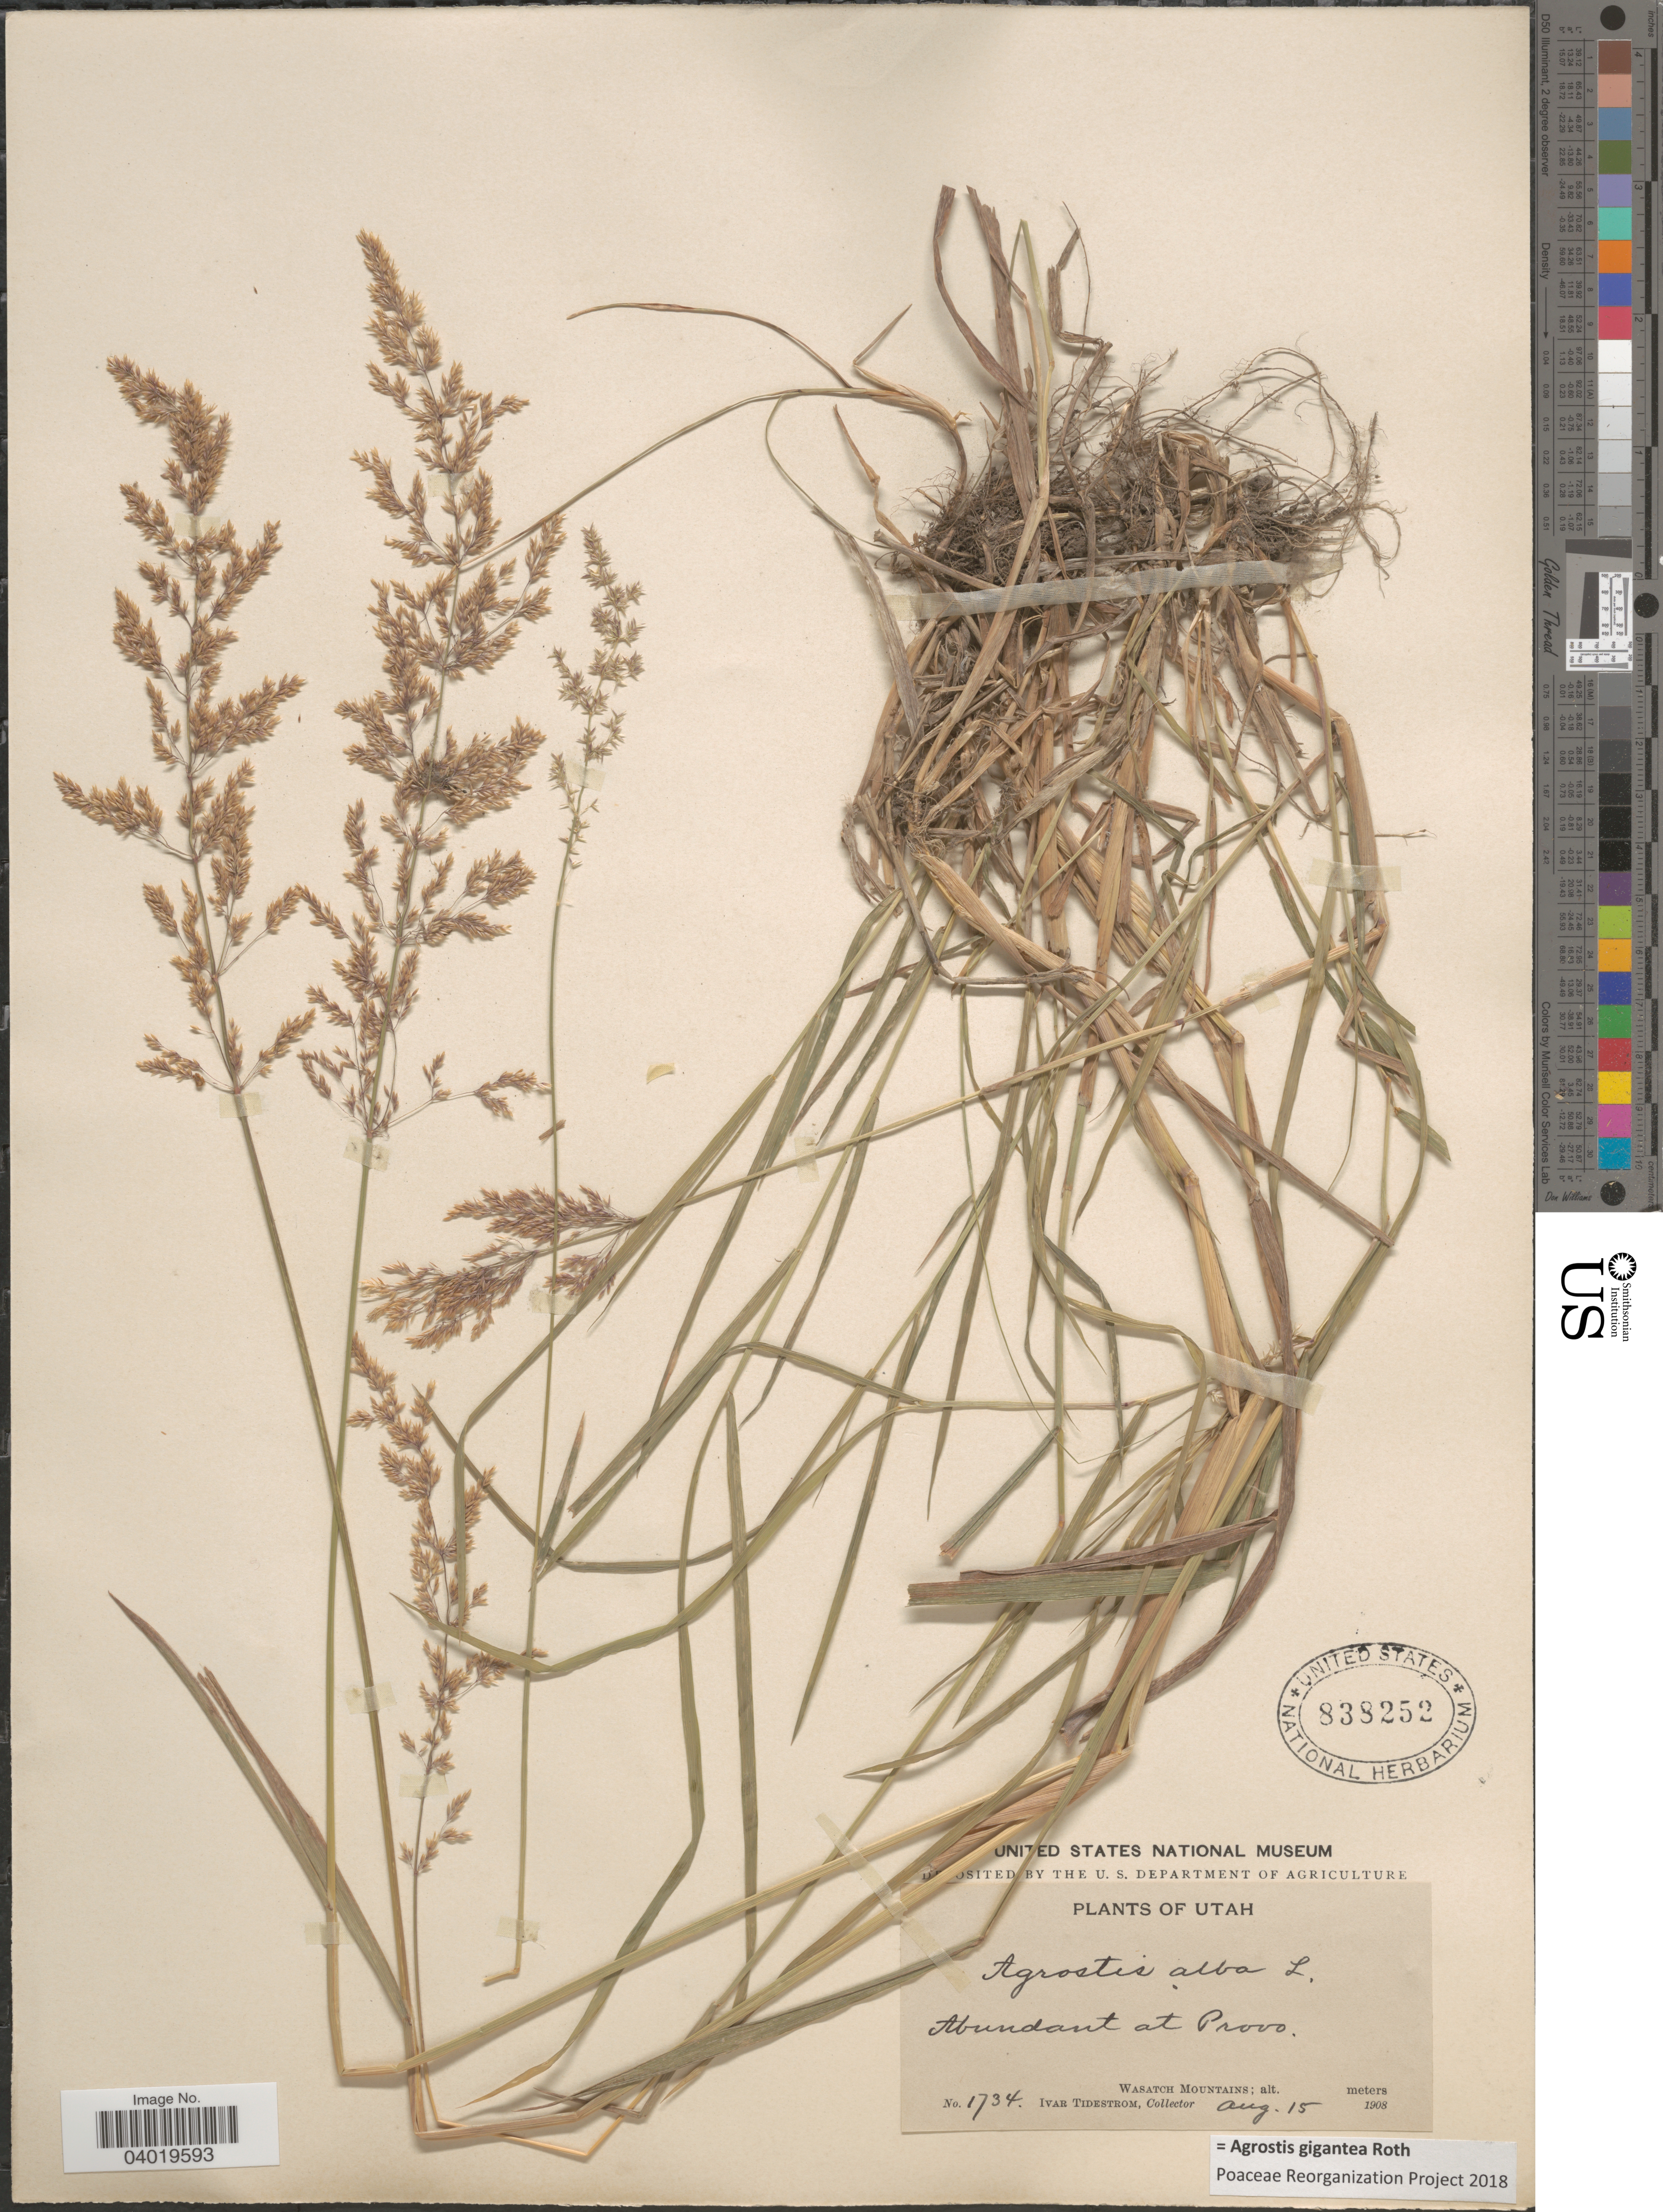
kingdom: Plantae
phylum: Tracheophyta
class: Liliopsida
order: Poales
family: Poaceae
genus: Agrostis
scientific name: Agrostis gigantea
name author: Roth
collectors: I. F. Tidestrom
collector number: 1734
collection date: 1908-08-15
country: United States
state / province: Utah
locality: Abundant at Provo. Wasatch Mountains.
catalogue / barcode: US 838252